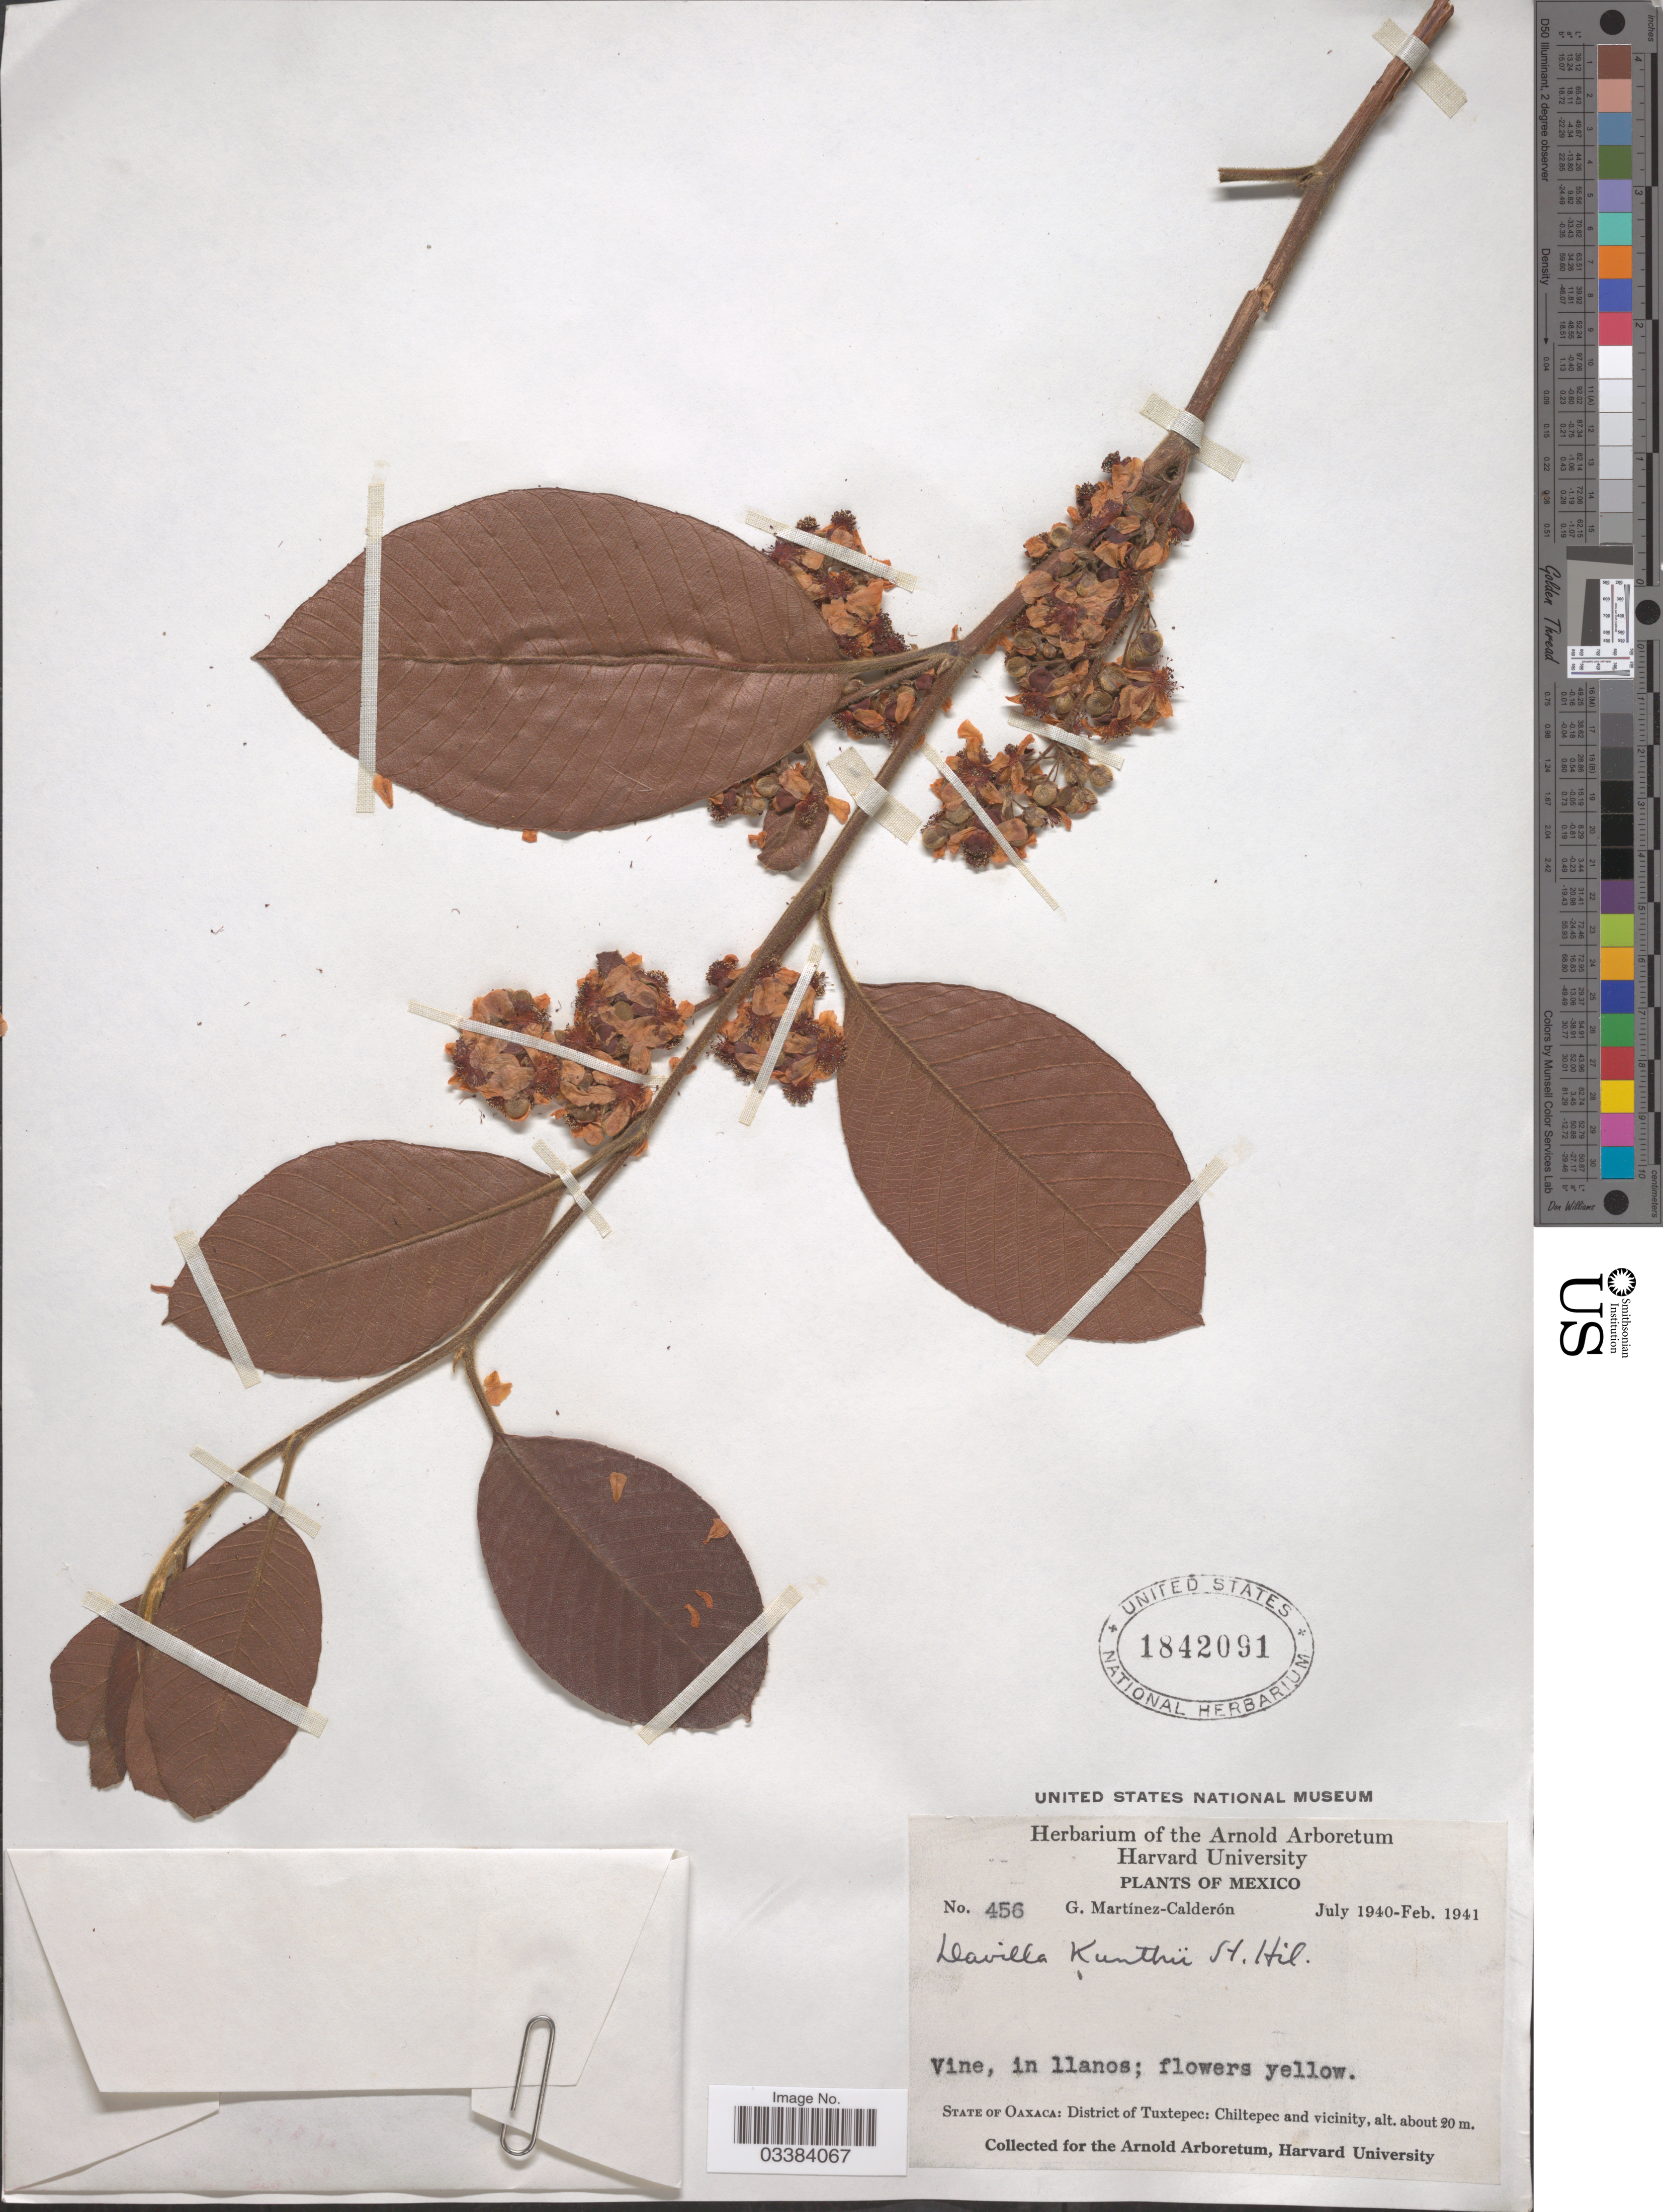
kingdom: Plantae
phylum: Tracheophyta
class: Magnoliopsida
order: Dilleniales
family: Dilleniaceae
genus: Davilla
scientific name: Davilla kunthii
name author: A. St.-Hil.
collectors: G. Martínez Calderón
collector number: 456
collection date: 1940-07/1941-02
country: Mexico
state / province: Oaxaca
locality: District of Tuxtepec: Chiltepec and vicinity.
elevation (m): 20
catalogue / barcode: US 1842091